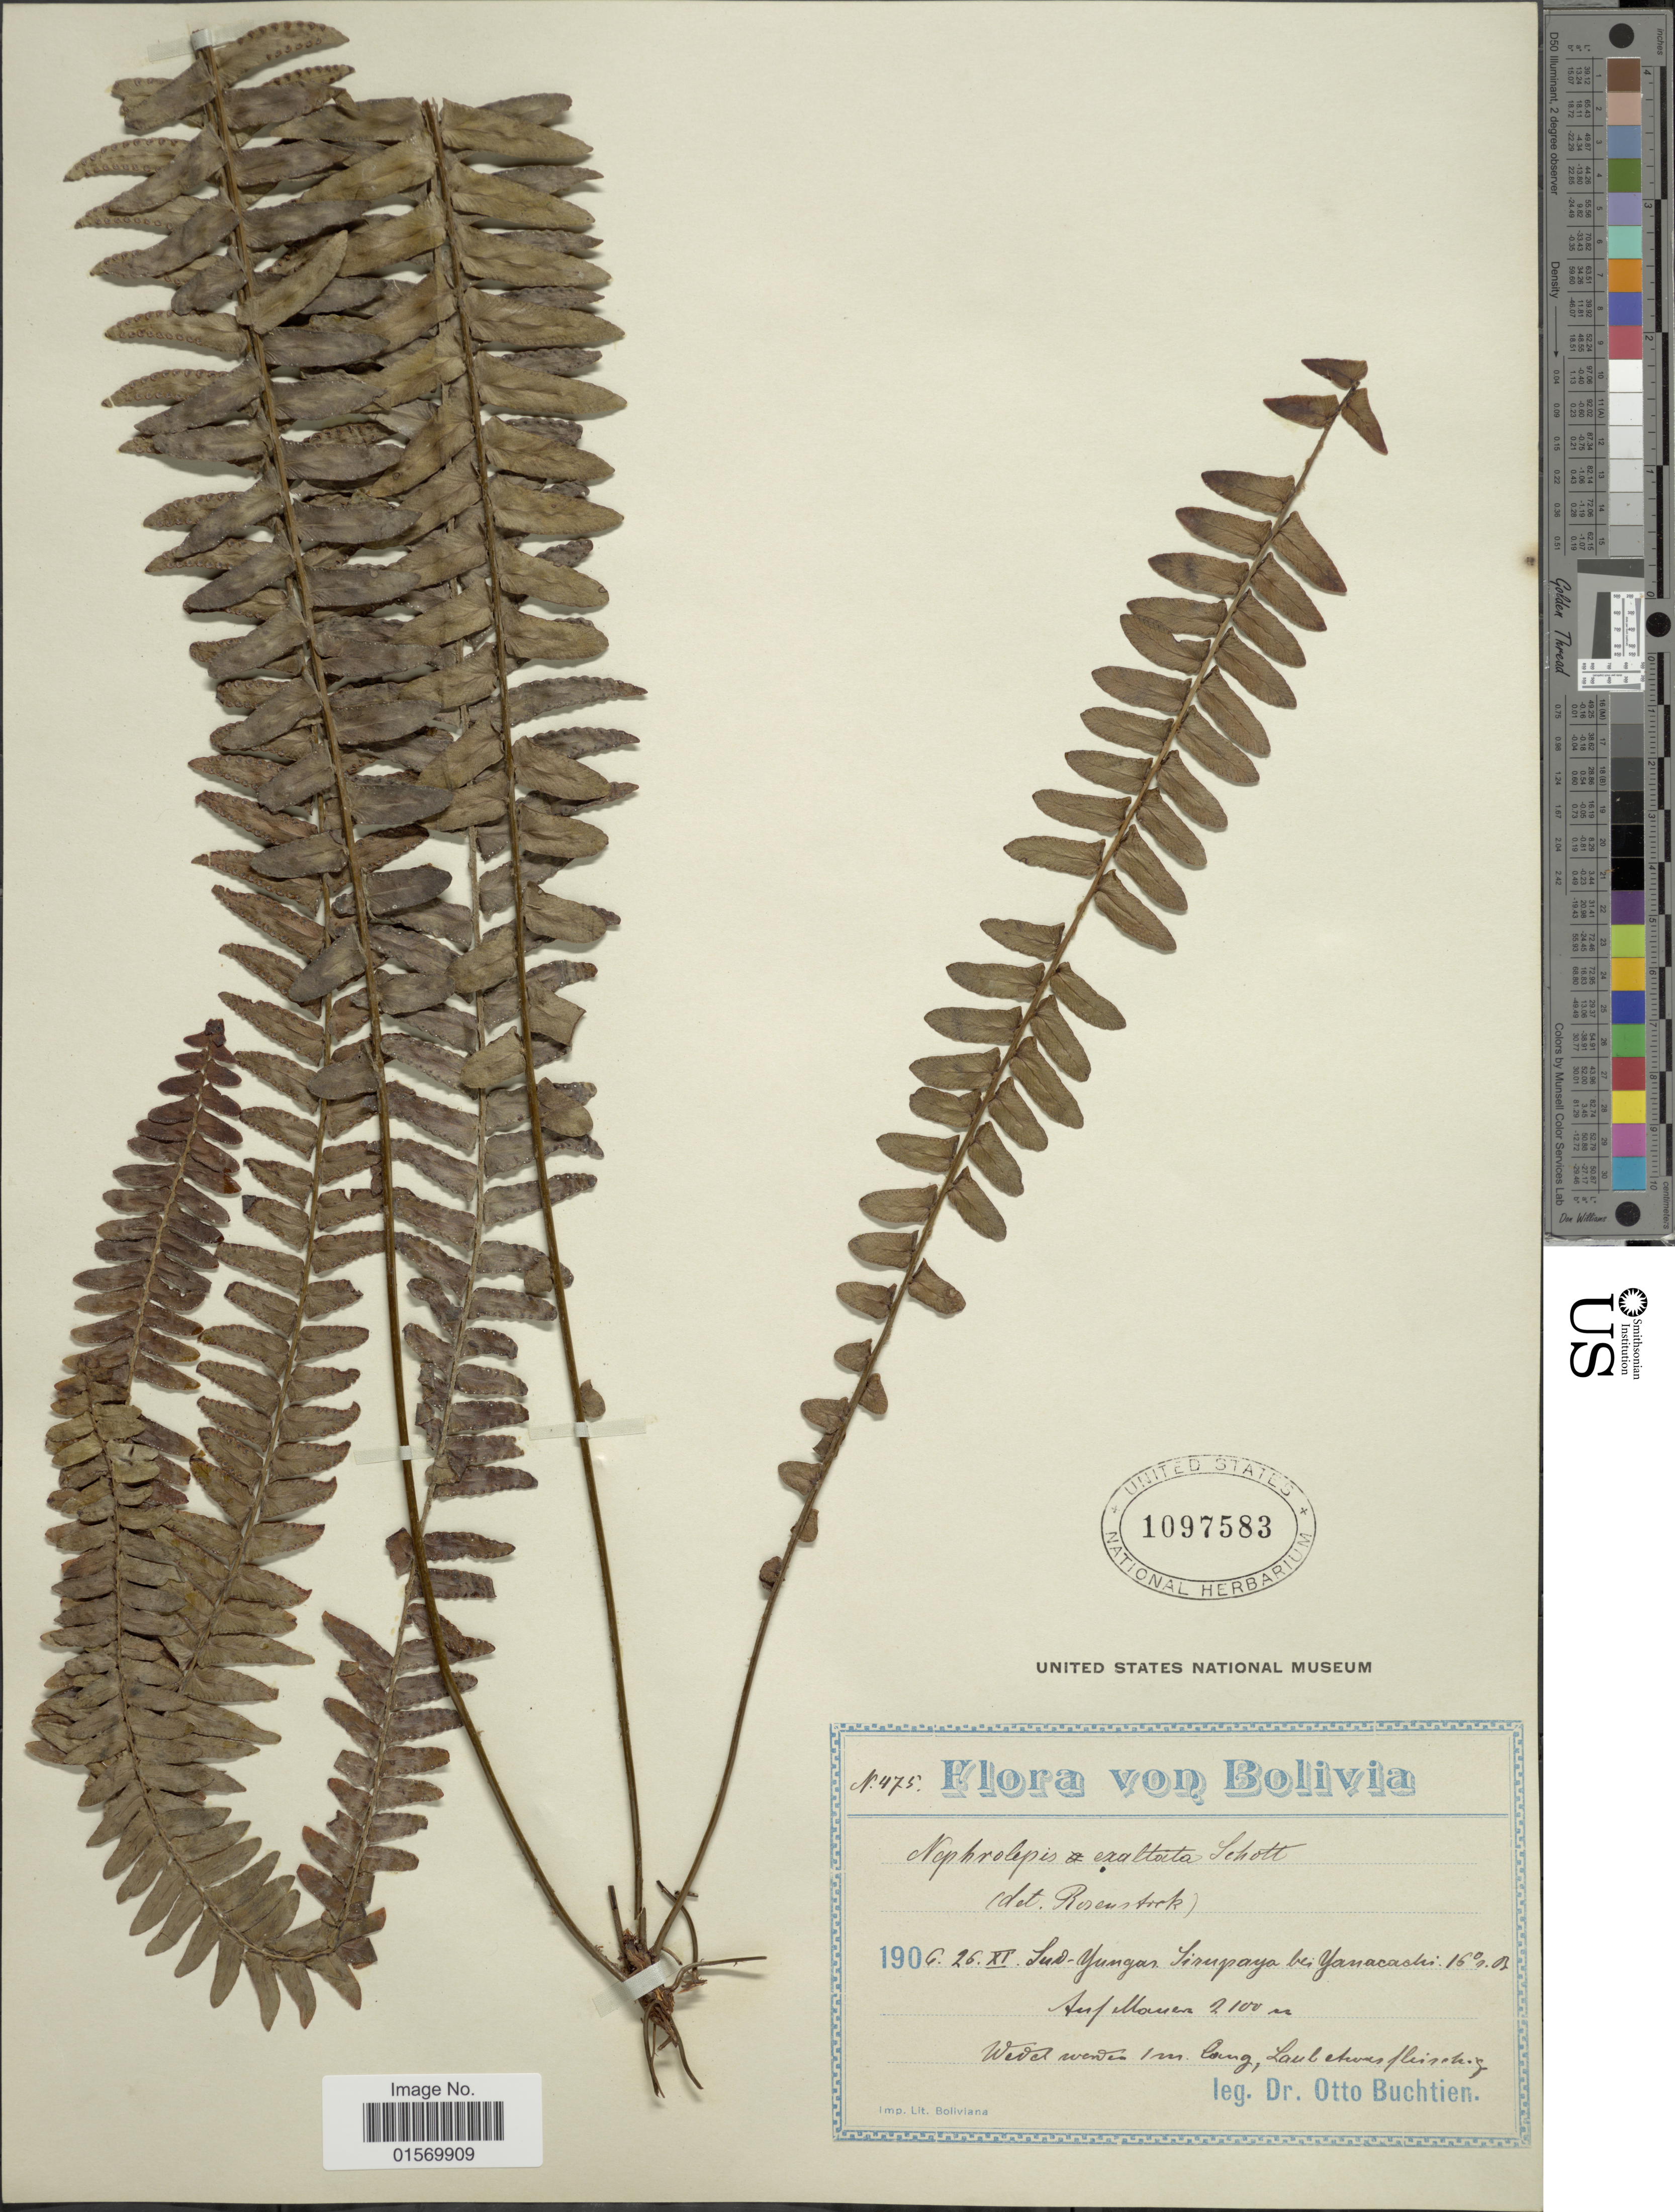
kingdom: Plantae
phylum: Tracheophyta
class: Polypodiopsida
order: Polypodiales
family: Nephrolepidaceae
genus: Nephrolepis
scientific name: Nephrolepis pendula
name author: (Raddi) J. Sm.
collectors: O. Buchtien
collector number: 475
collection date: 1906-11-26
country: Bolivia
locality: Sud-Yungas Sirupaya bei Yanacachi, 16° s. B, Auf Mauern.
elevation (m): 2100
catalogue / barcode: US 1097583